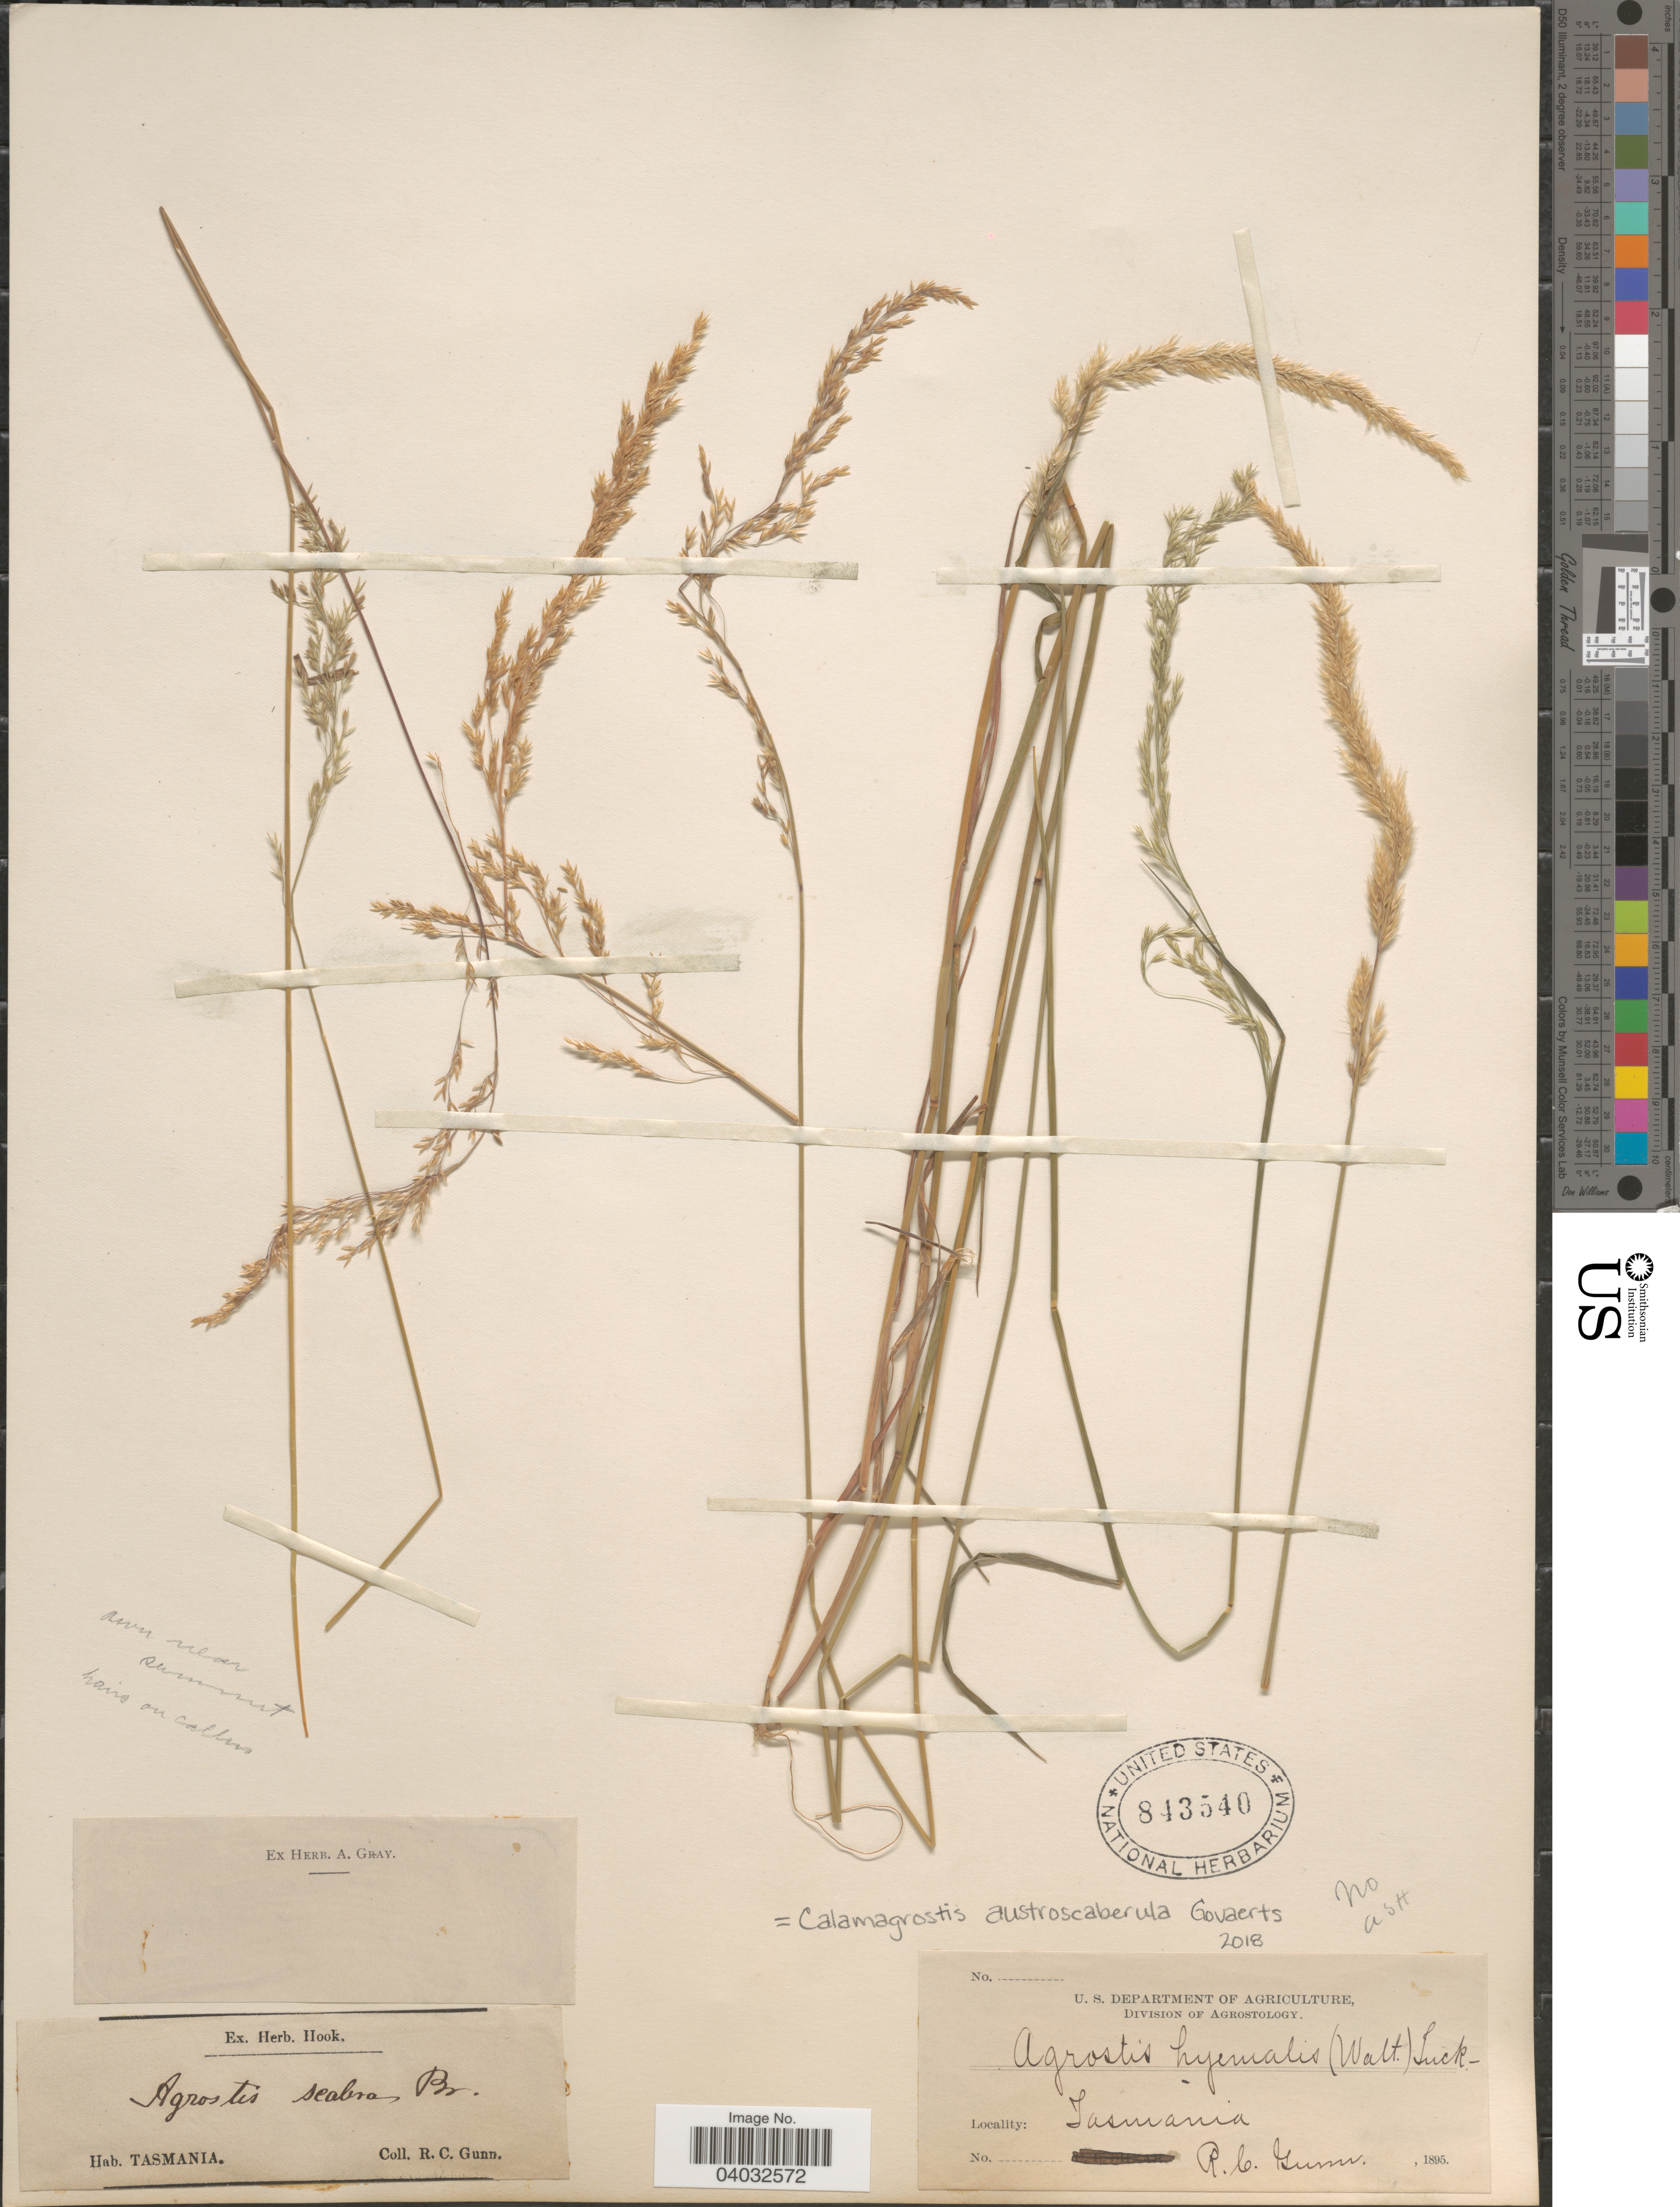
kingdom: Plantae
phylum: Tracheophyta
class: Liliopsida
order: Poales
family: Poaceae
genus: Calamagrostis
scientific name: Calamagrostis austroscaberula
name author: Govaerts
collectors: R. Gunn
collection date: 1895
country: Australia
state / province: Tasmania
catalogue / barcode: US 843540